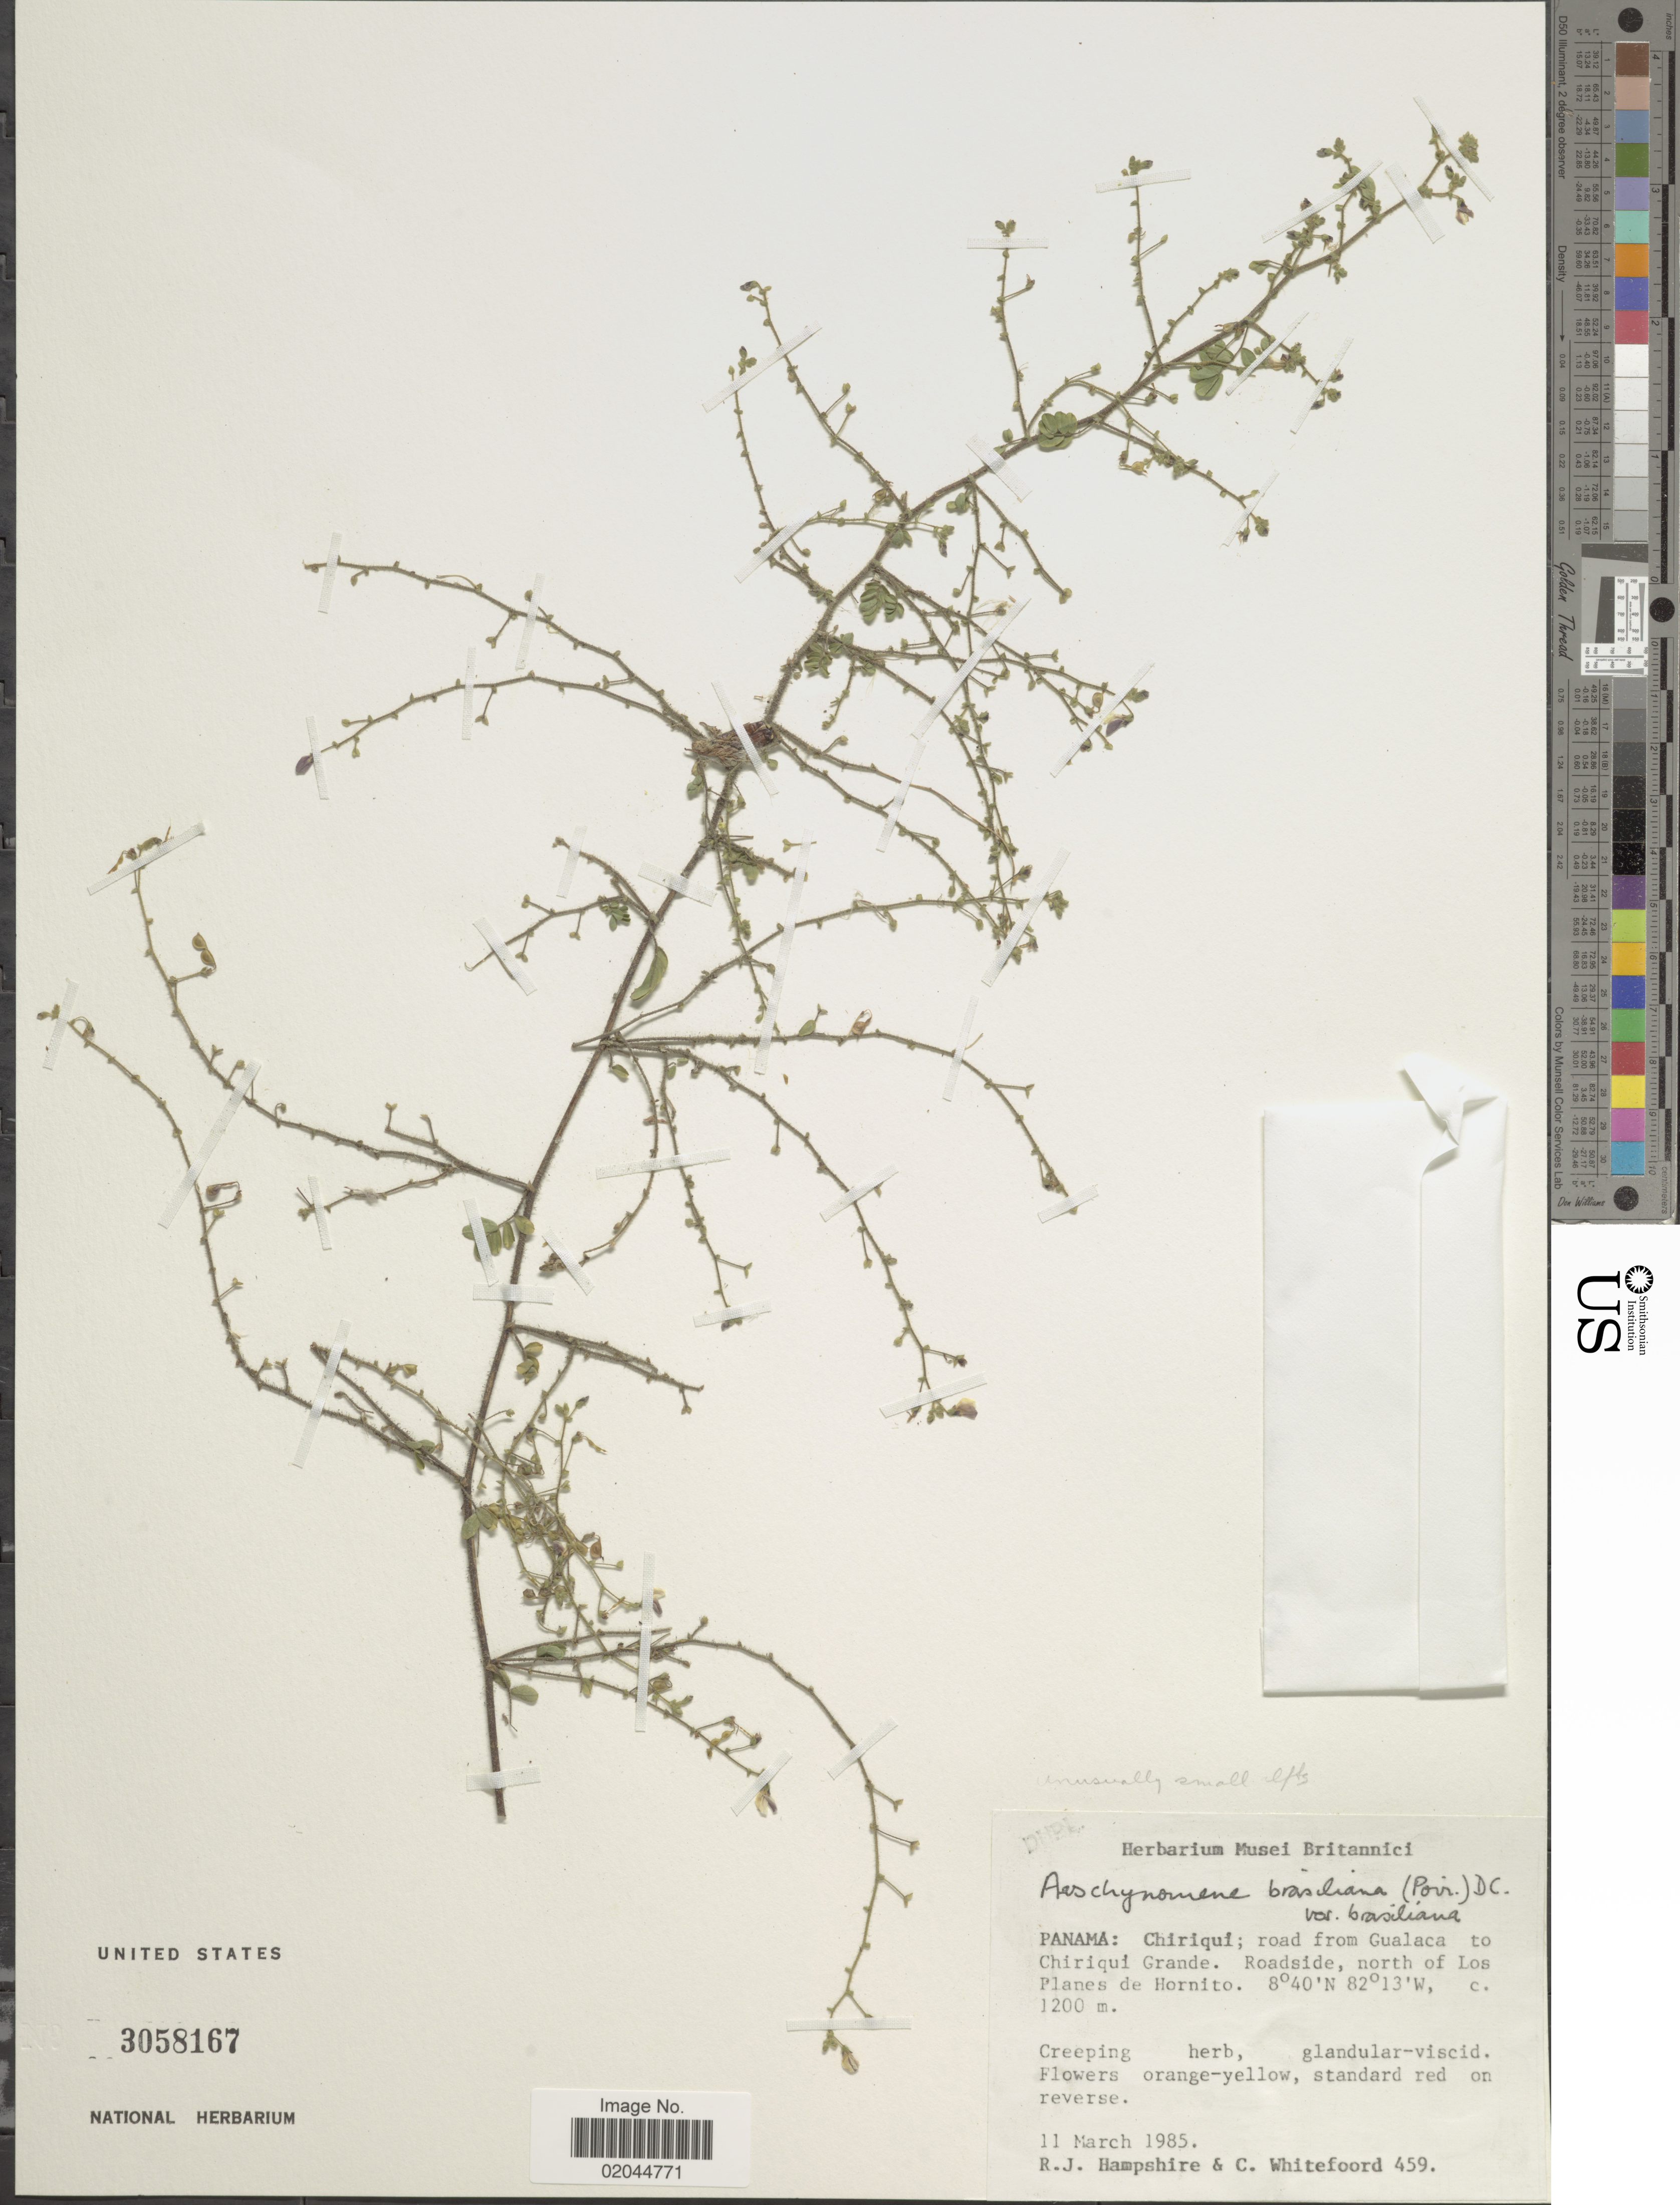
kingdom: Plantae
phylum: Tracheophyta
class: Magnoliopsida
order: Fabales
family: Fabaceae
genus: Aeschynomene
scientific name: Aeschynomene brasiliana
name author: (Poir.) DC.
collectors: R. Hampshire & C. Whitefoord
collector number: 459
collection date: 1985-03-11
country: Panama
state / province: Chiriqui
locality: Panama: Chiriqui; road from Gualaca to Chiriqui Grande, Roadside of Los Planes de Hornito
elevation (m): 1200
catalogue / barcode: US 3058167